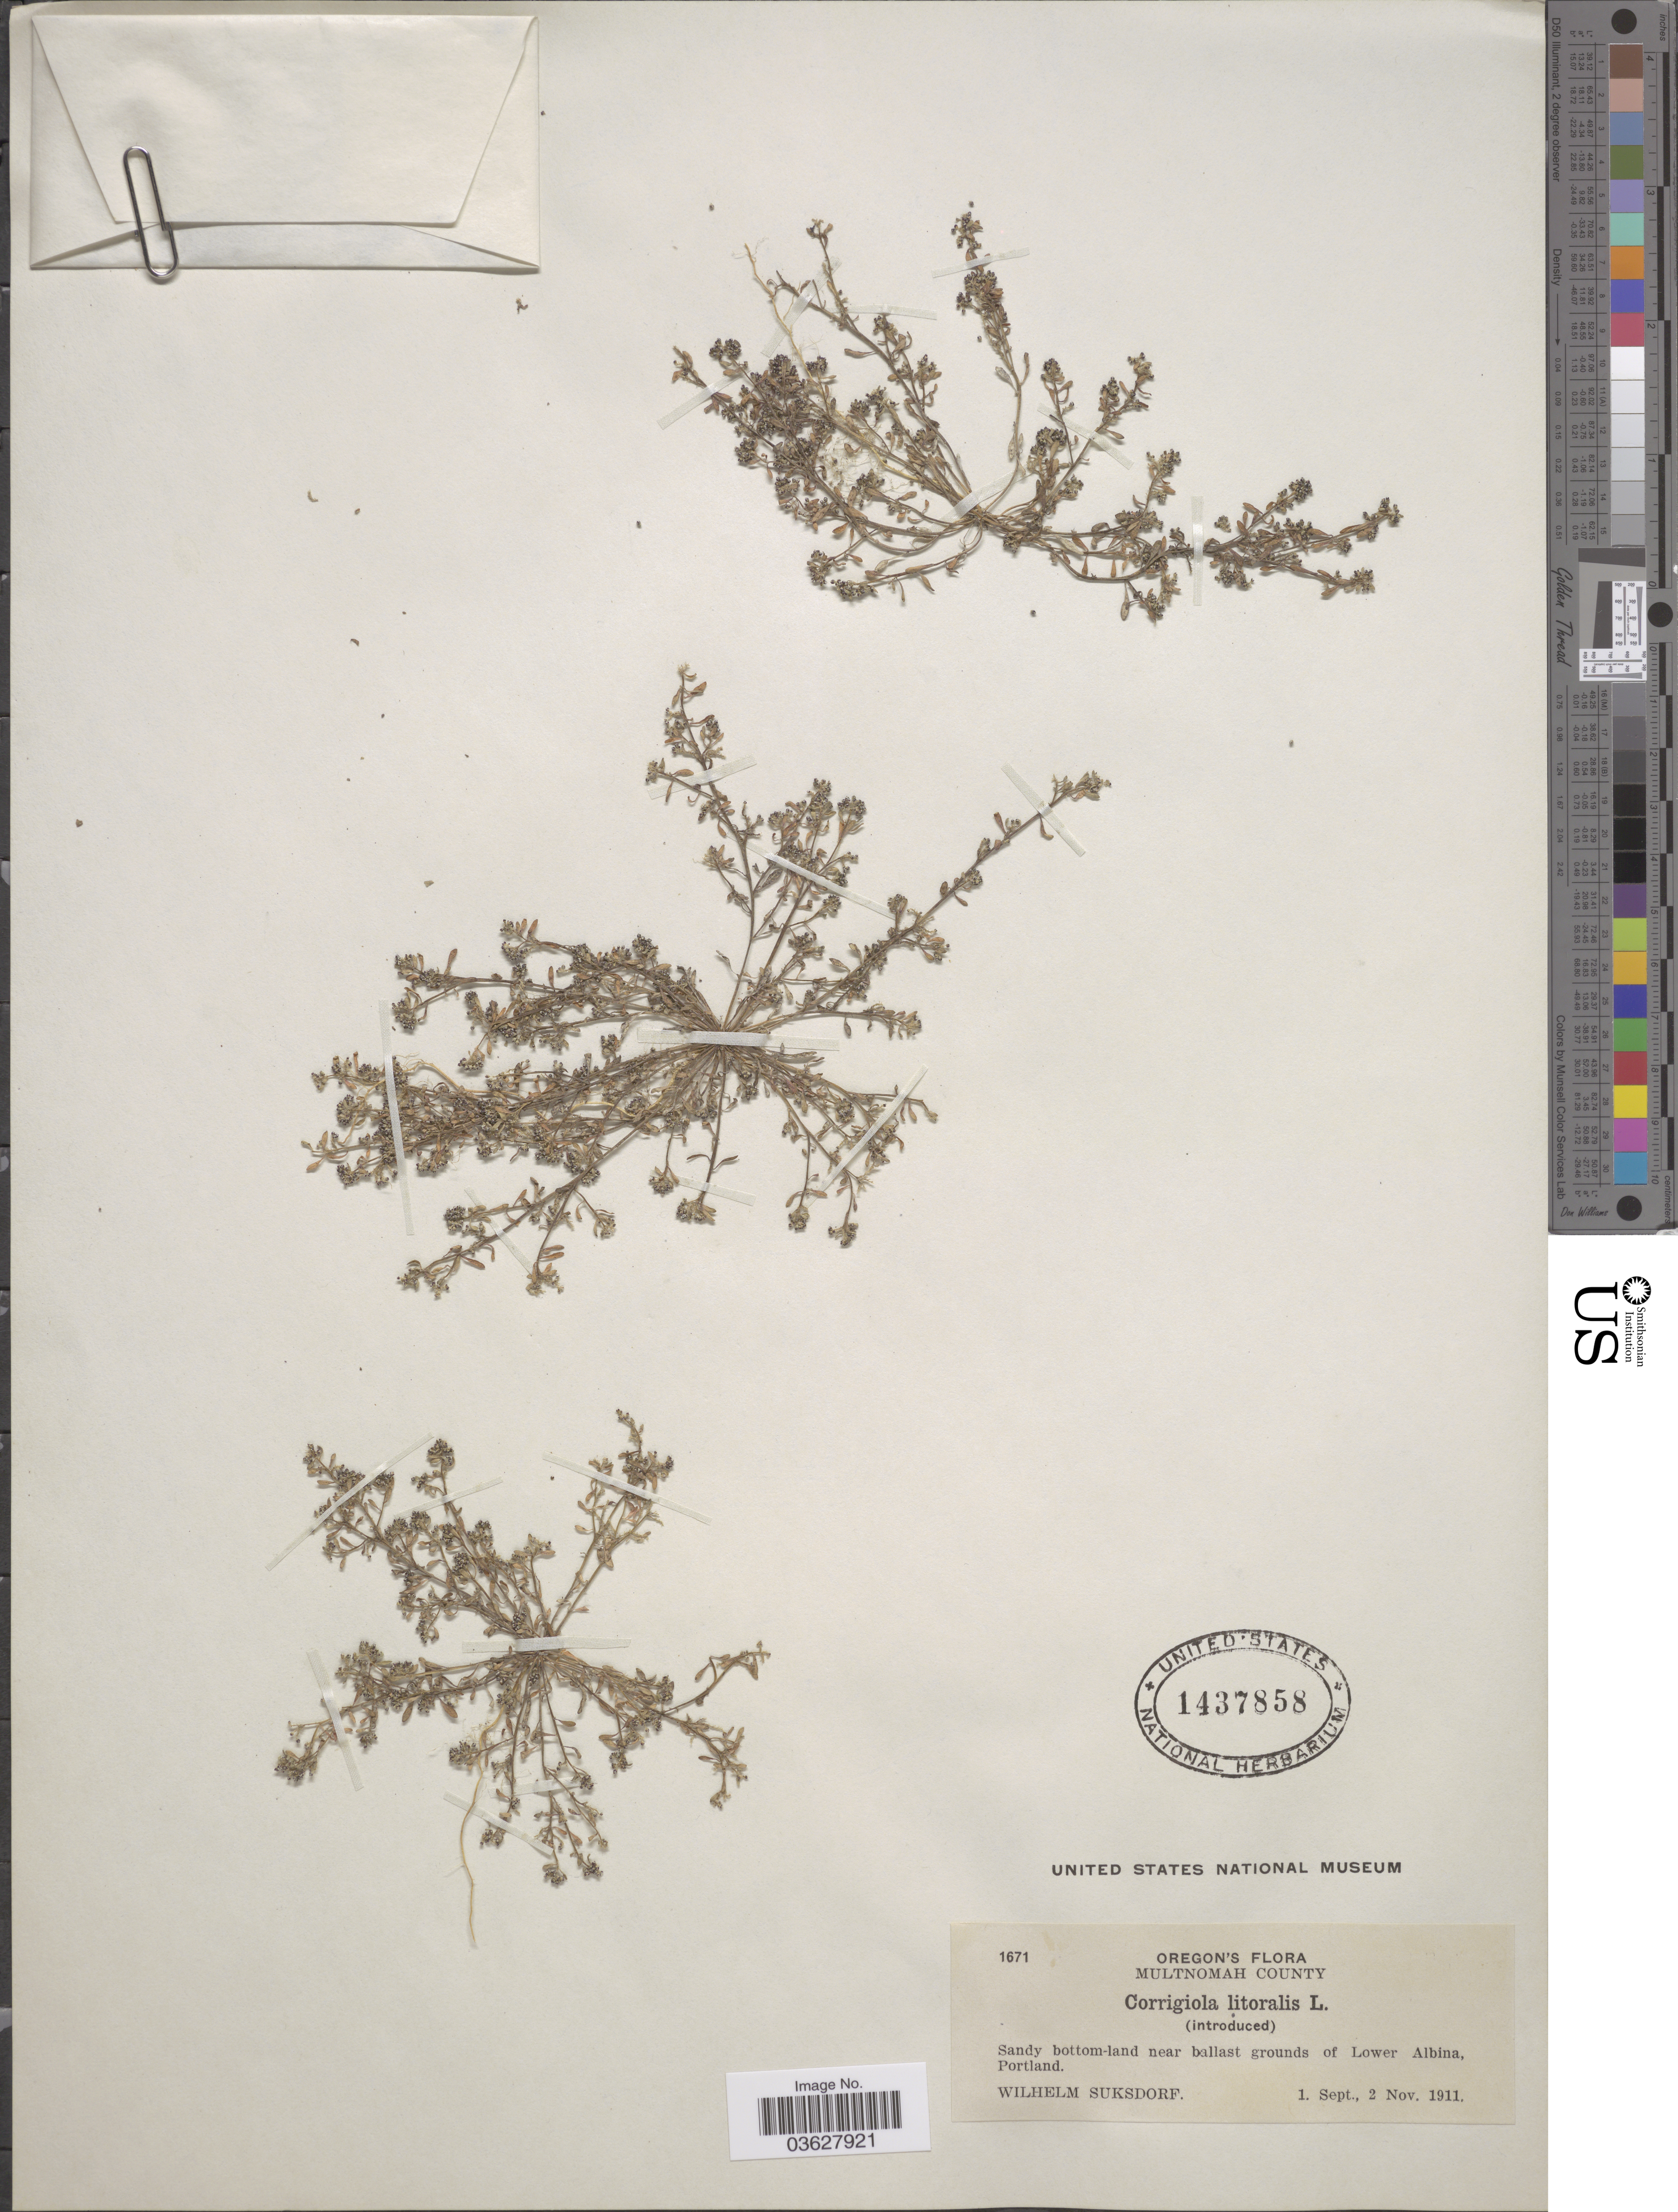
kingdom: Plantae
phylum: Tracheophyta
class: Magnoliopsida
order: Caryophyllales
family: Caryophyllaceae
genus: Corrigiola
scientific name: Corrigiola litoralis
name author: L.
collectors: W. N. Suksdorf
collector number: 1671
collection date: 1911-09-01/1911-11-02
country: United States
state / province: Oregon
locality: Multnomah County. Lower Albina, Portland.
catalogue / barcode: US 1437858